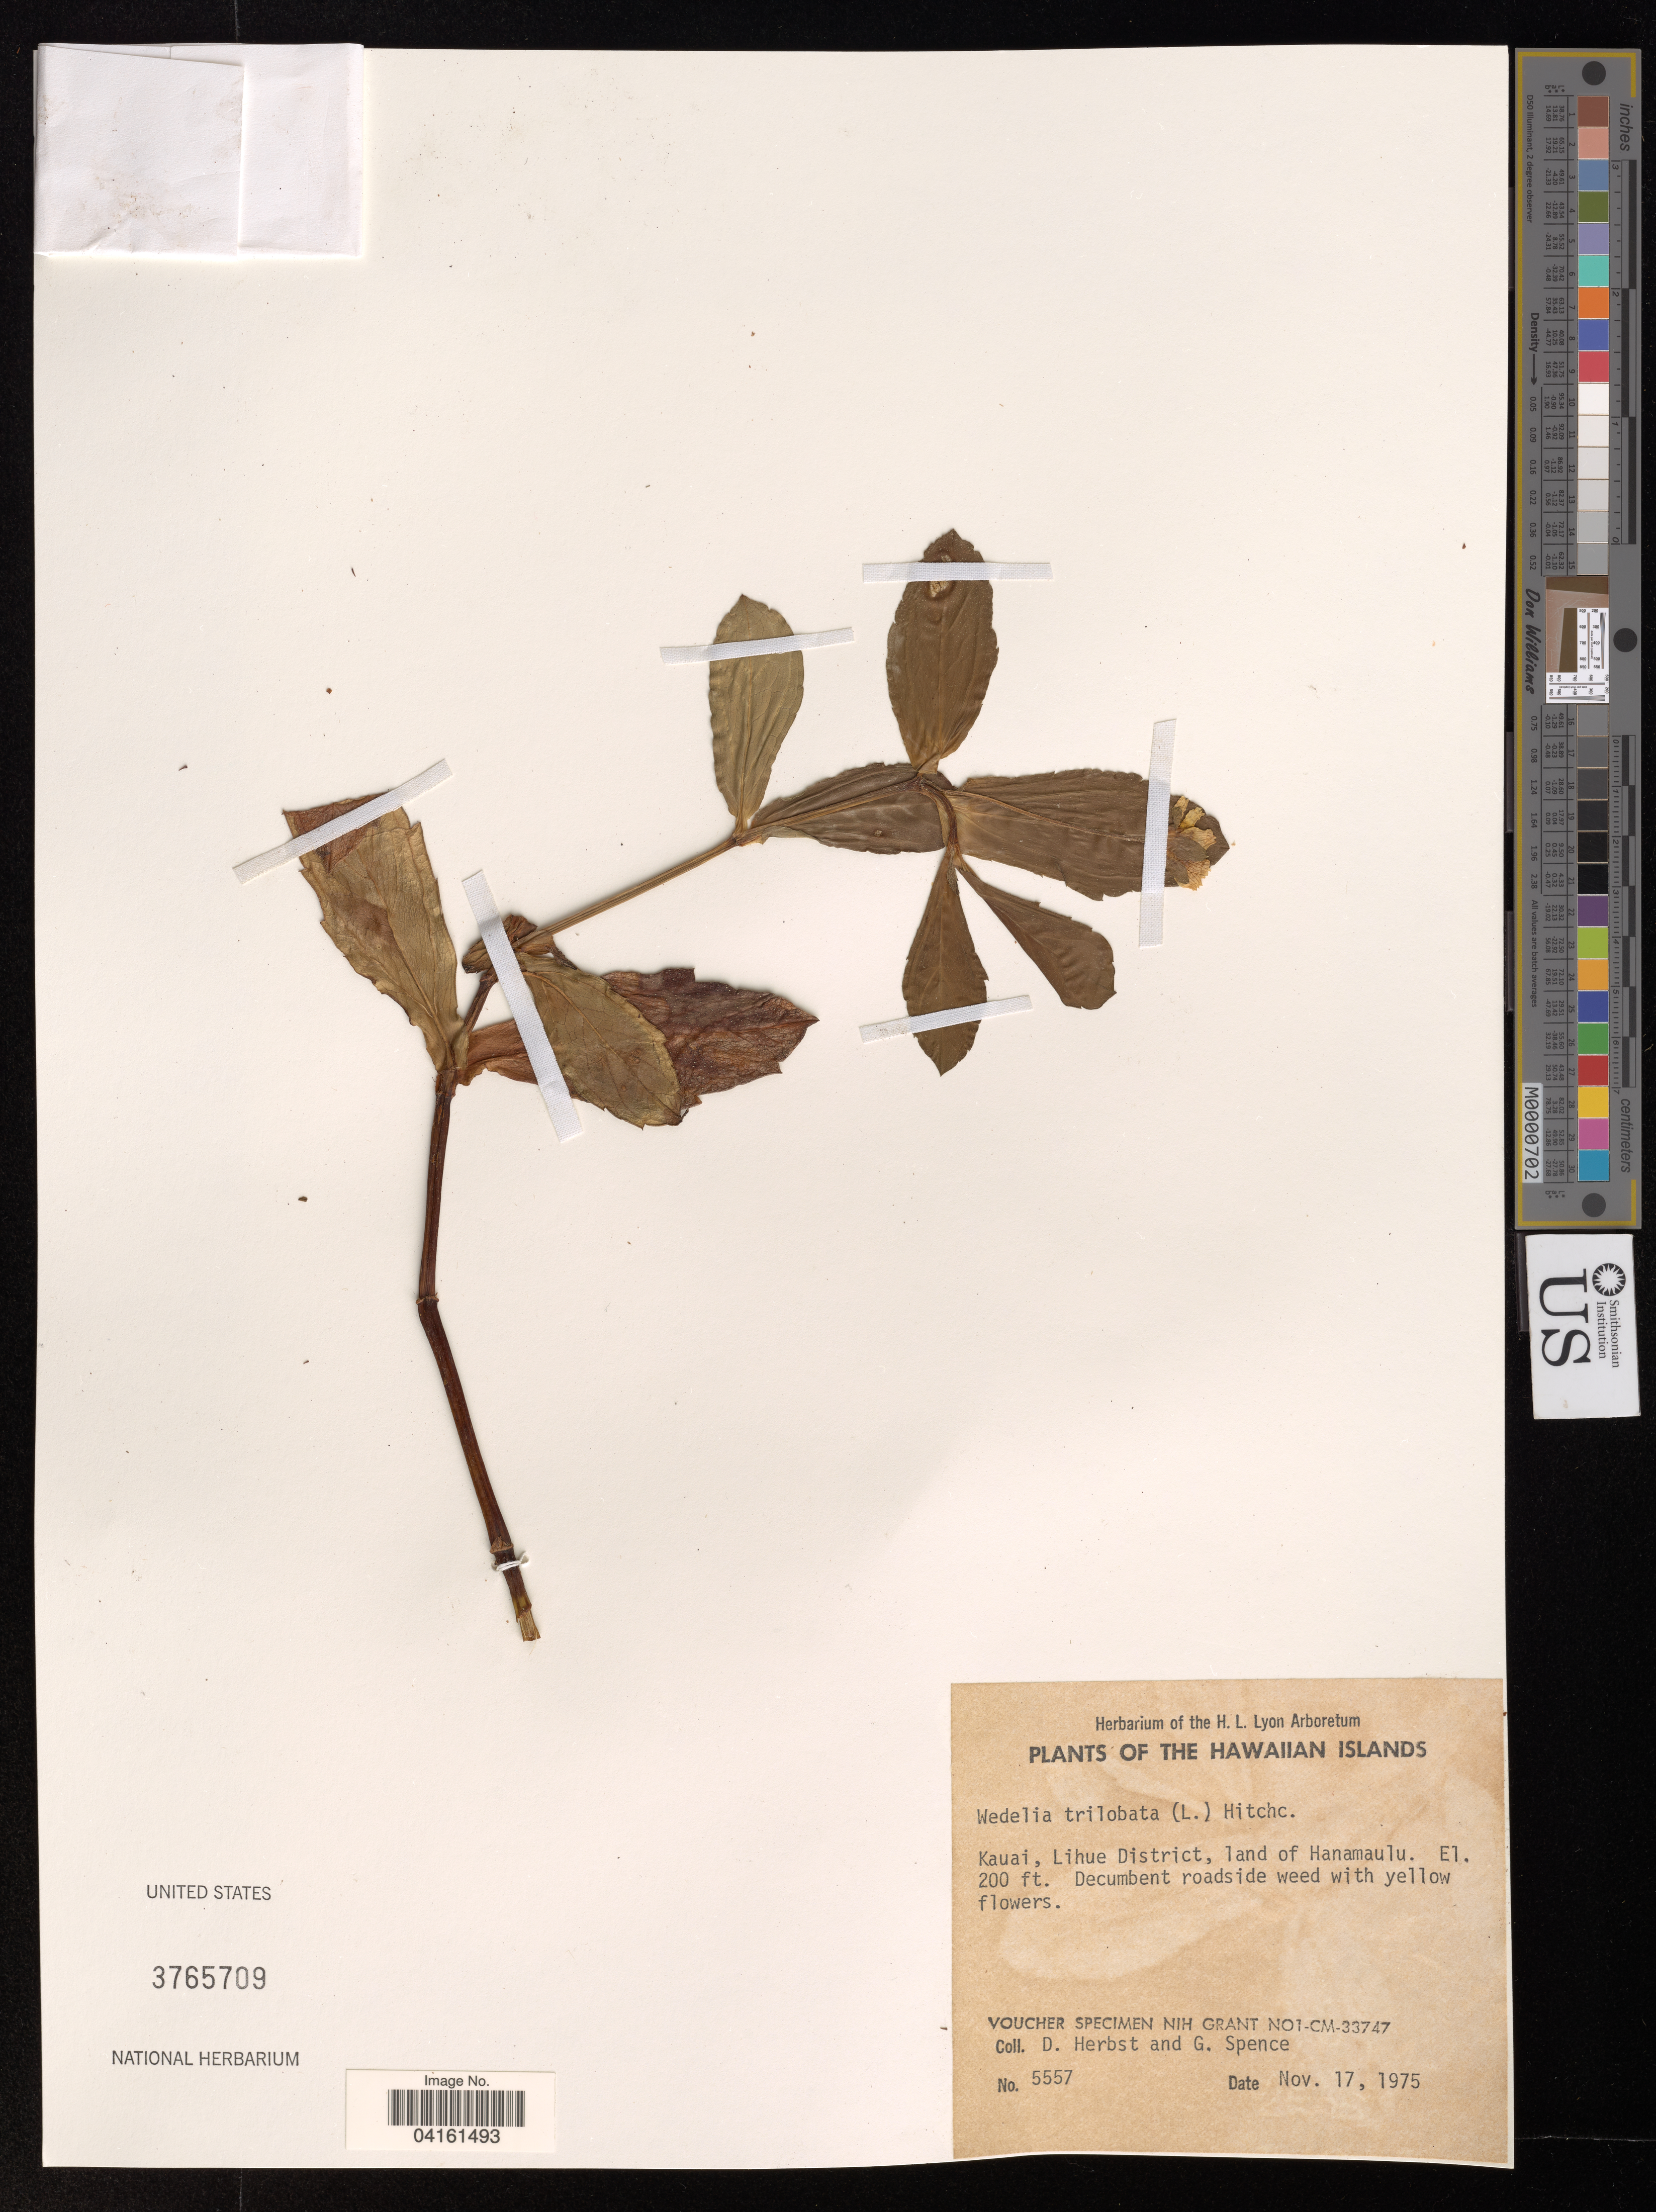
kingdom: Plantae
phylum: Tracheophyta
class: Magnoliopsida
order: Asterales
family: Asteraceae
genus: Sphagneticola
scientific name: Sphagneticola trilobata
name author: (L.) Pruski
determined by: Wagner, W. L., (BOT), Smithsonian Institution - National Museum of Natural History (UNITED STATES)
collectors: D. Herbst & G. Spence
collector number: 5557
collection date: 1975-11-17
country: United States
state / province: Hawaii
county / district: Kauai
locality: The Hawaiian Islands. Kauai. Lihue District, land of Hanamaulu.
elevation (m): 61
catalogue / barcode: US 3765709